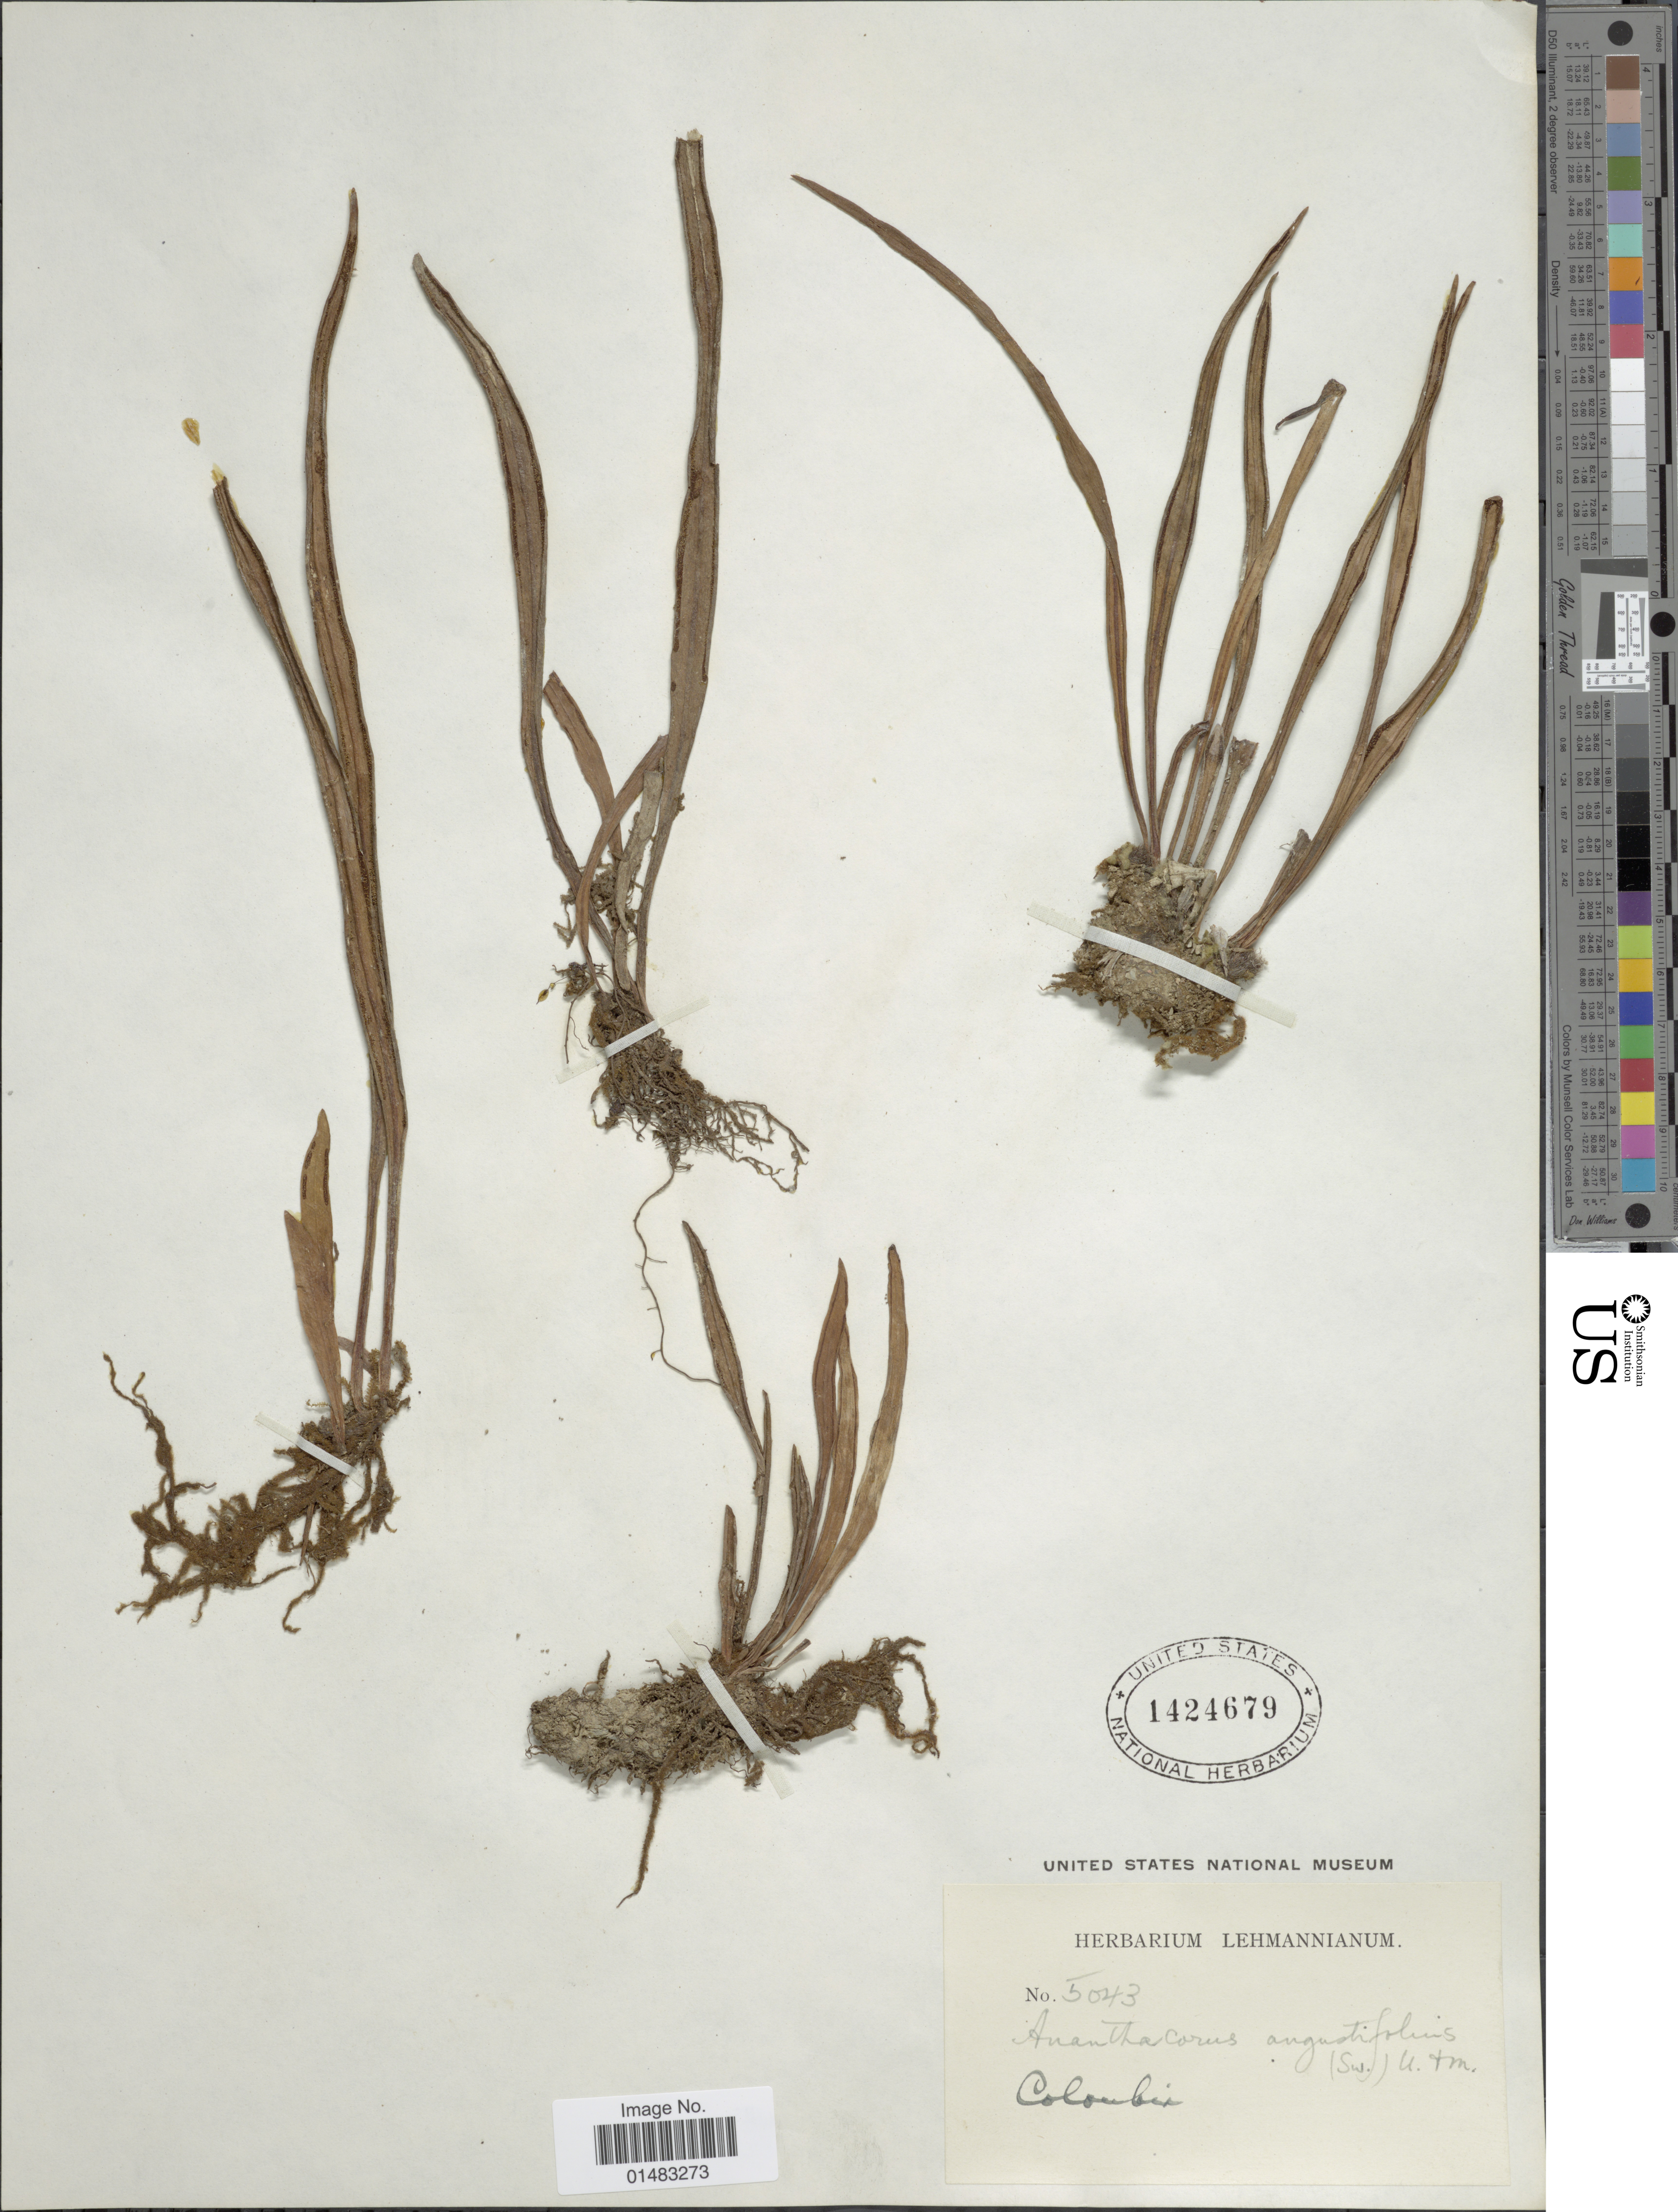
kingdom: Plantae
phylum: Tracheophyta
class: Polypodiopsida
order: Polypodiales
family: Pteridaceae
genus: Ananthacorus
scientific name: Ananthacorus angustifolius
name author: (Sw.) Underw. & Maxon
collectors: ex herb. Lehmannianum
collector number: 5043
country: Colombia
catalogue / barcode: US 1424679